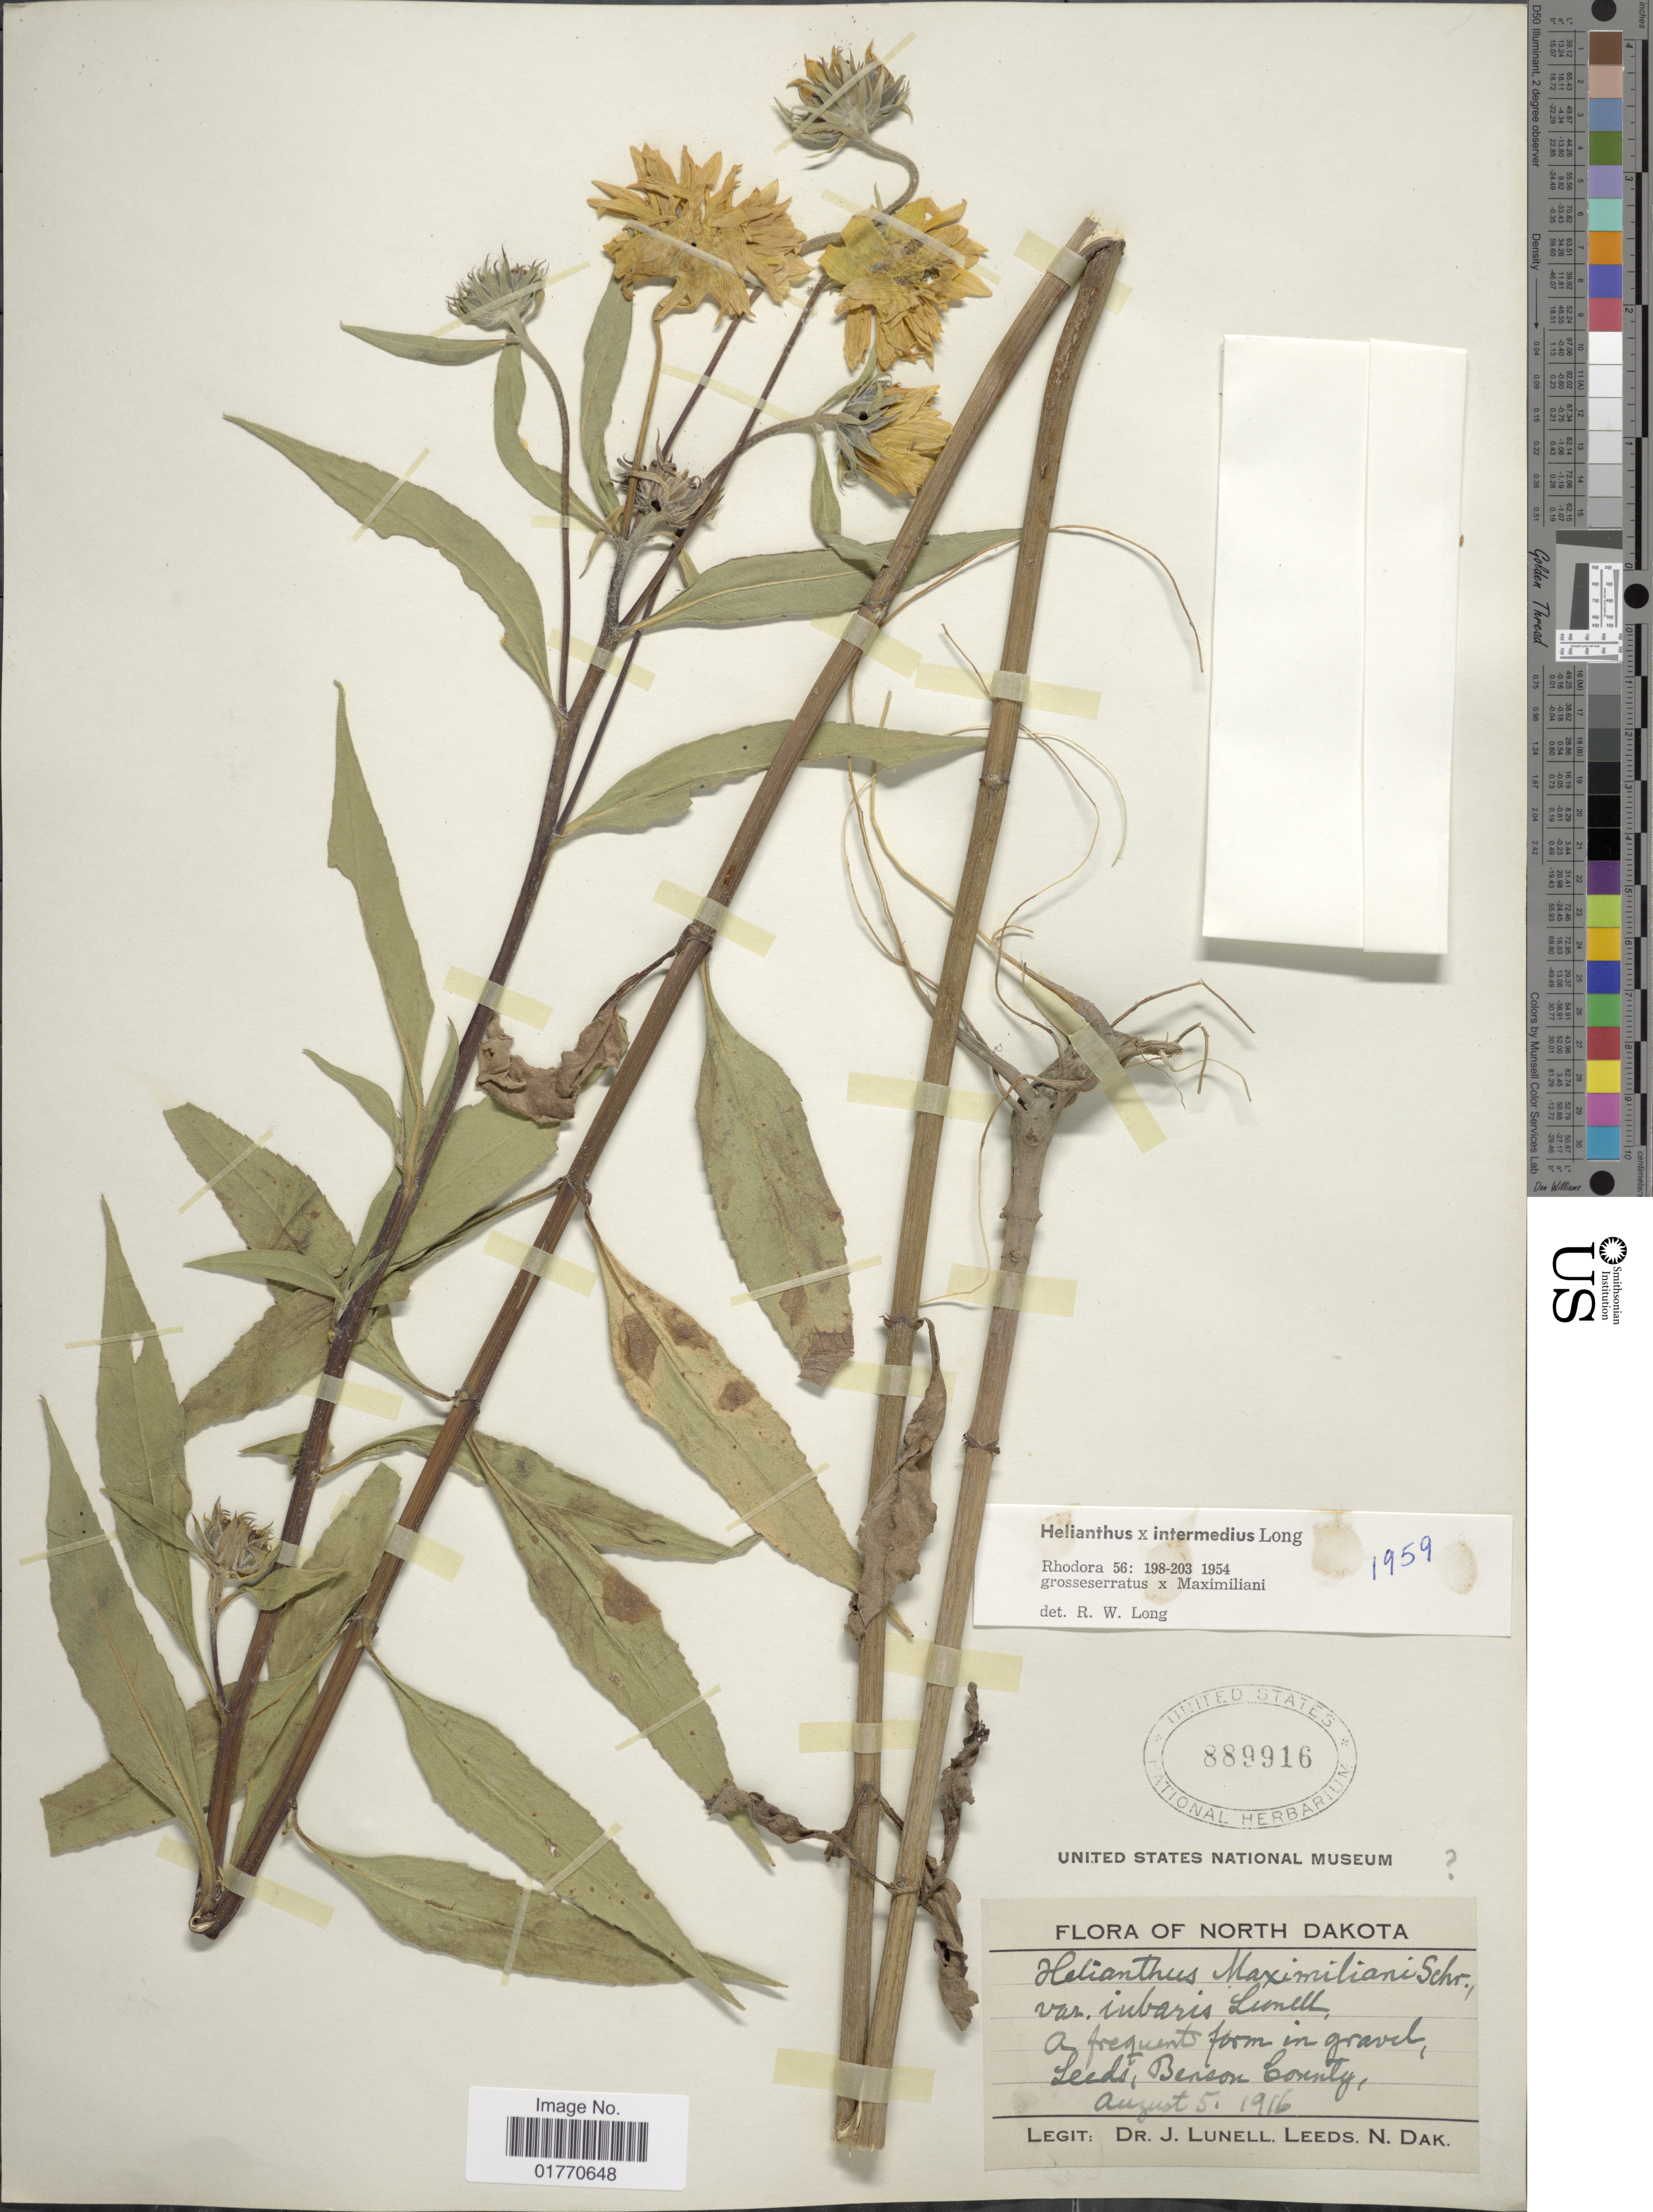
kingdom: Plantae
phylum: Tracheophyta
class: Magnoliopsida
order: Asterales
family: Asteraceae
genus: Helianthus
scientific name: Helianthus intermedius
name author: Long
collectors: J. Lunell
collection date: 1916-08-05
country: United States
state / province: North Dakota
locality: Leds, Benson County.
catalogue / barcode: US 889916